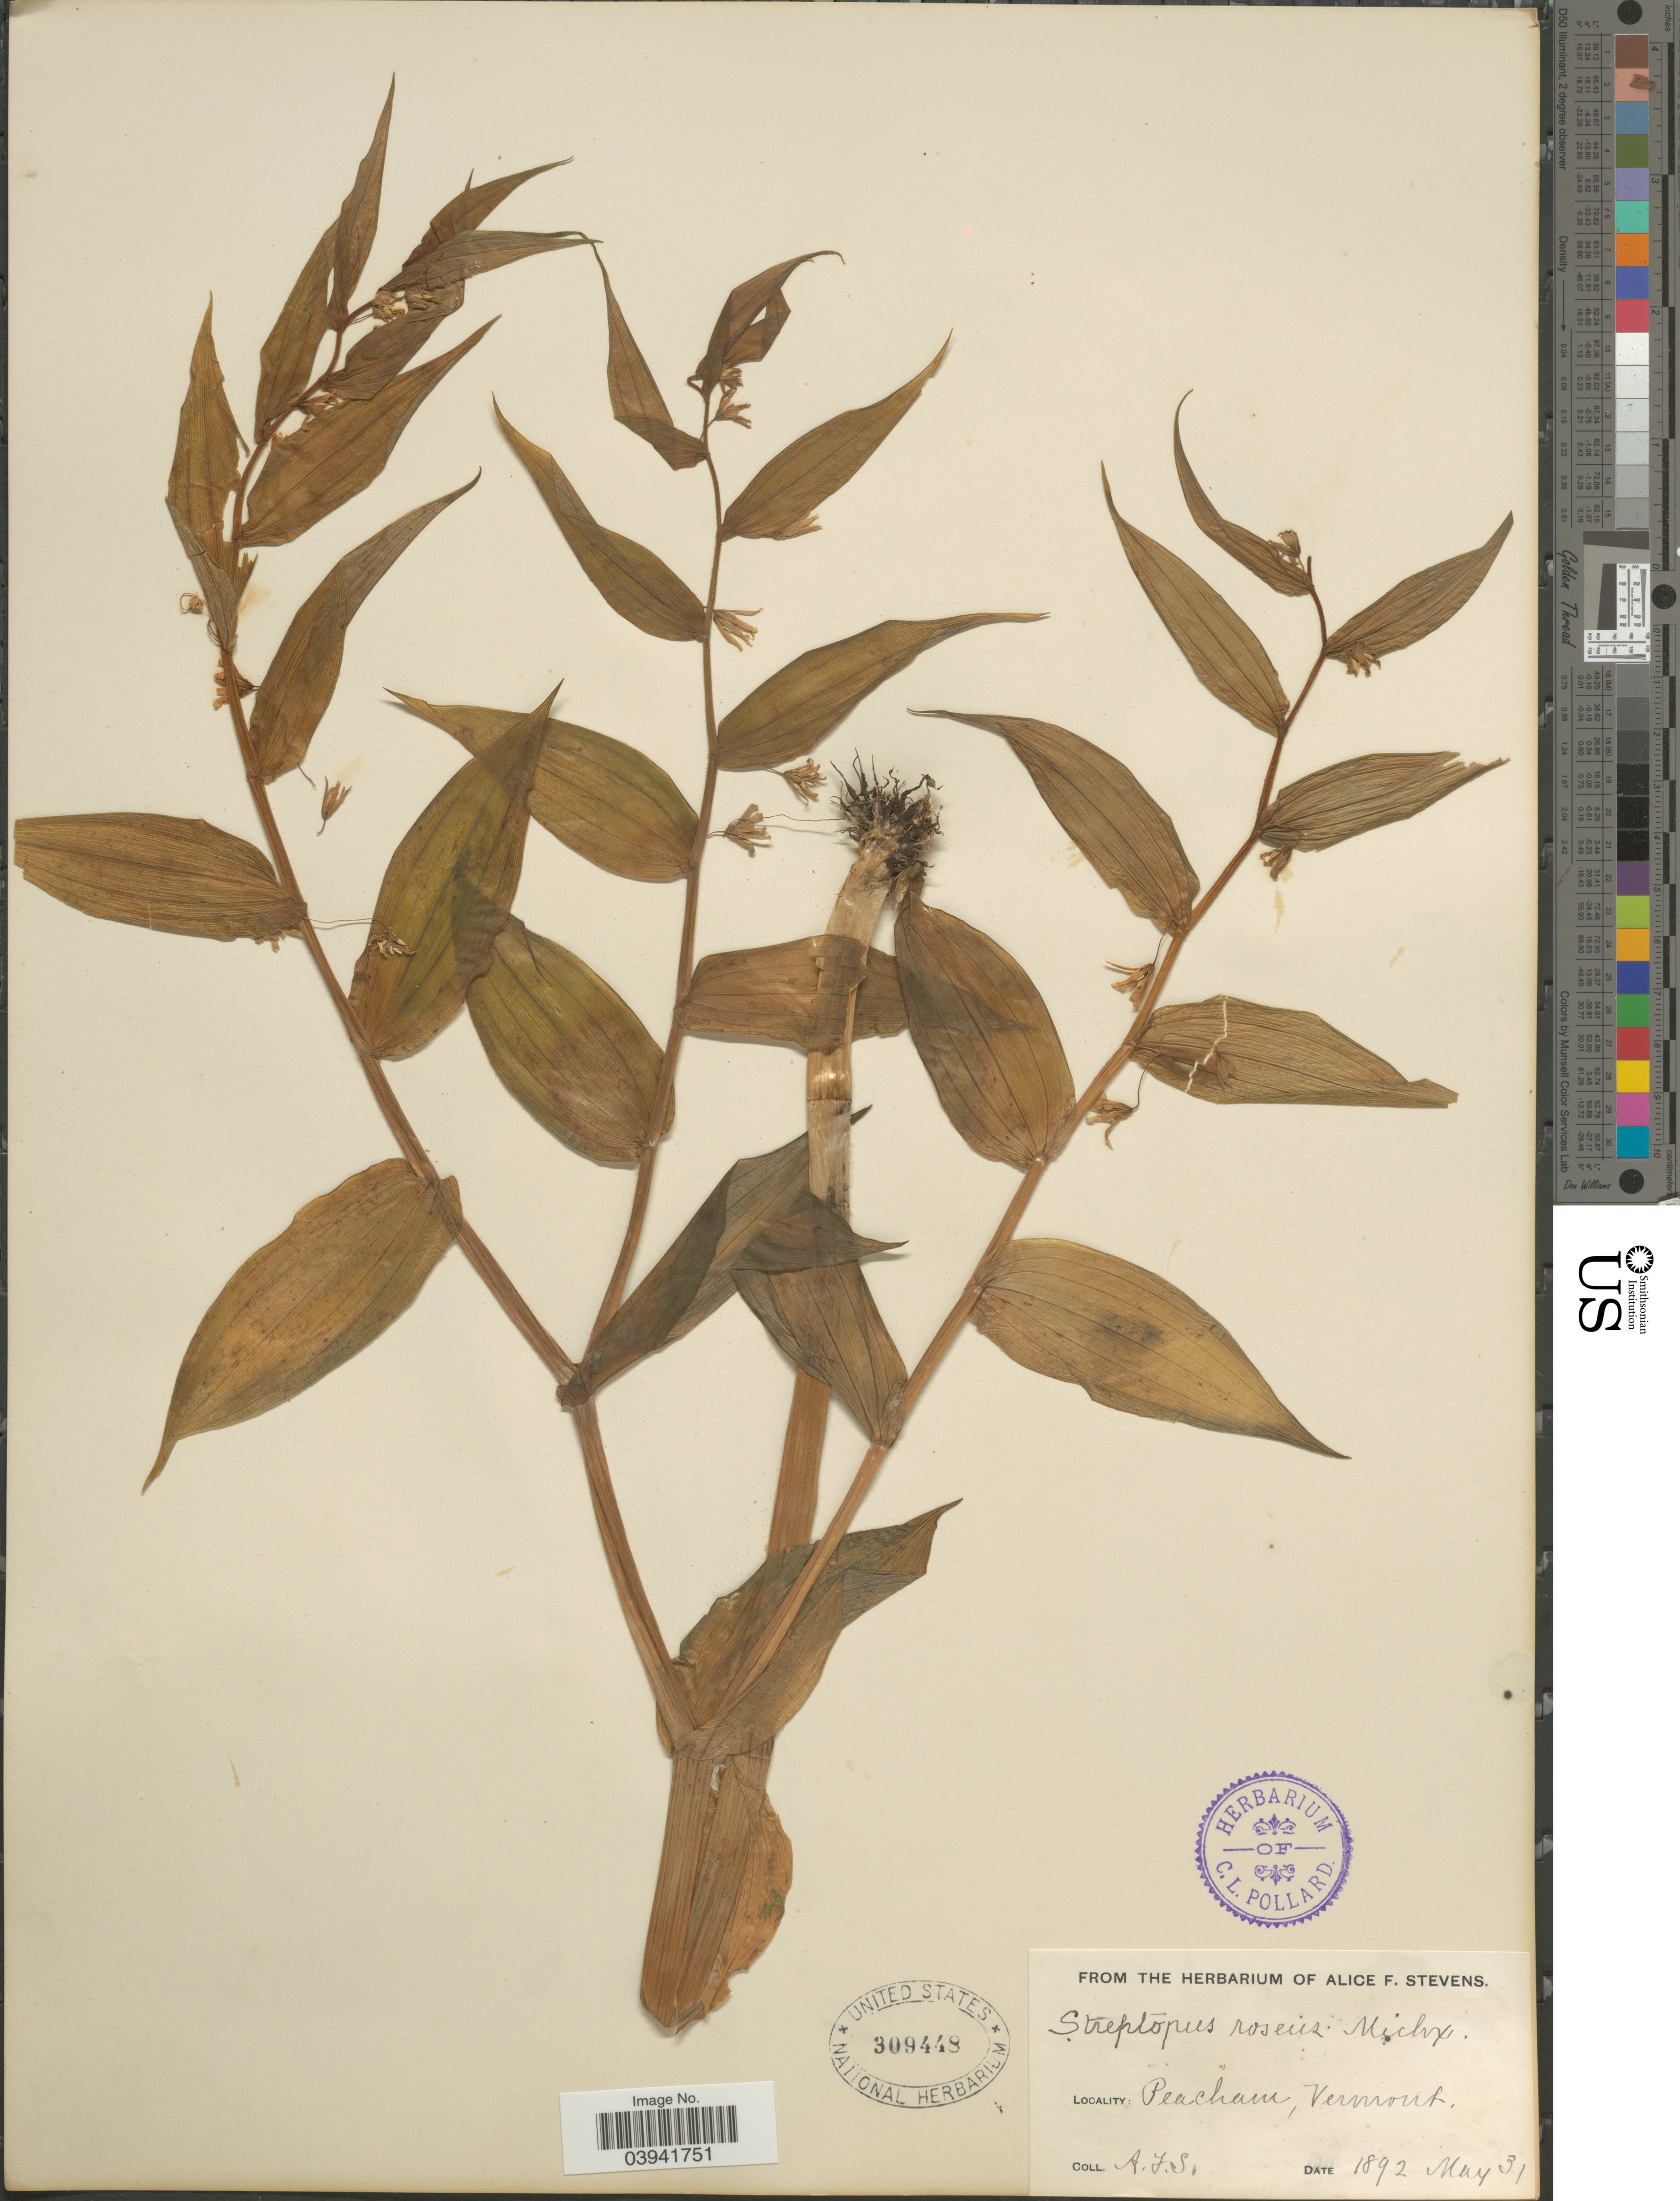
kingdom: Plantae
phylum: Tracheophyta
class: Liliopsida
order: Liliales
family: Liliaceae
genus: Streptopus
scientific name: Streptopus roseus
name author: Michx.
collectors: A. Stevens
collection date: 1892-05-31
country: United States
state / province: Vermont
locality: Peacham.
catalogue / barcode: US 309448